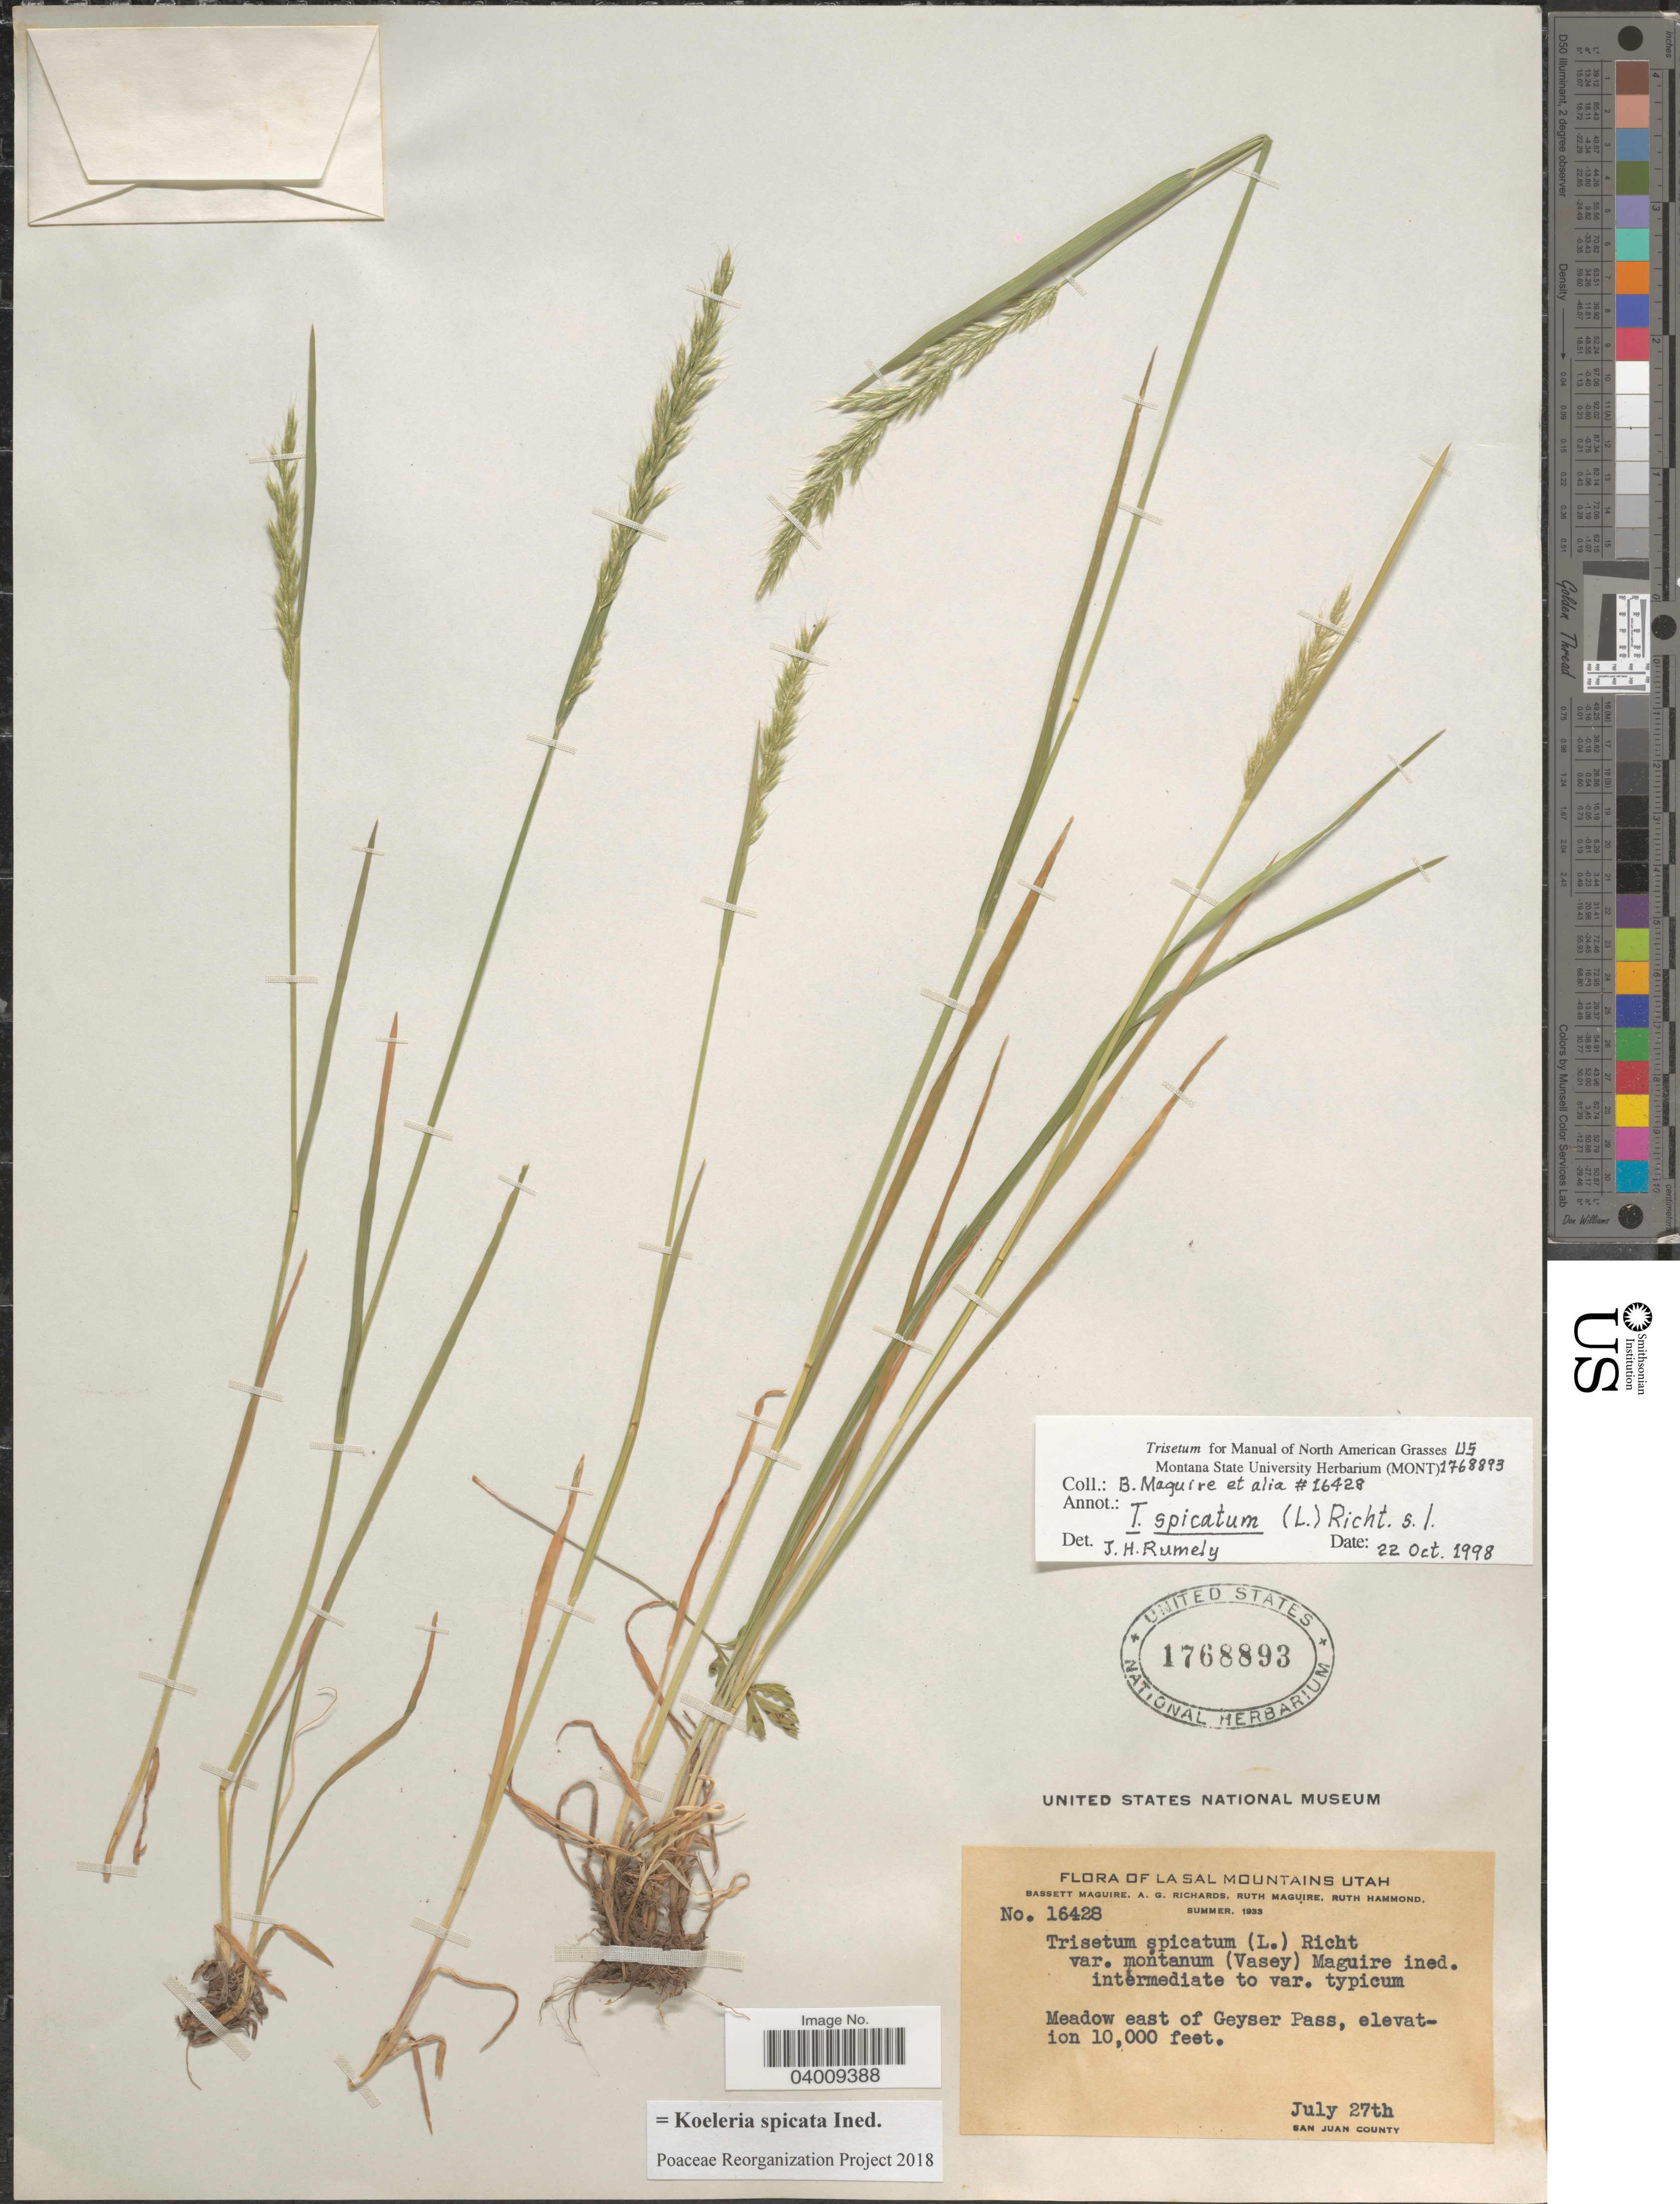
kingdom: Plantae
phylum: Tracheophyta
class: Liliopsida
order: Poales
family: Poaceae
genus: Koeleria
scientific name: Koeleria spicata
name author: (L.) Barberá et al.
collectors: B. Maguire, A. Richards, R. R. Maguire & R. Hammond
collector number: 16428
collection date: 1933-07-27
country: United States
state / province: Utah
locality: La Sal Mountains. Meadow east of Geyser Pass. San Juan County.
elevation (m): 3048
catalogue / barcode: US 1768893